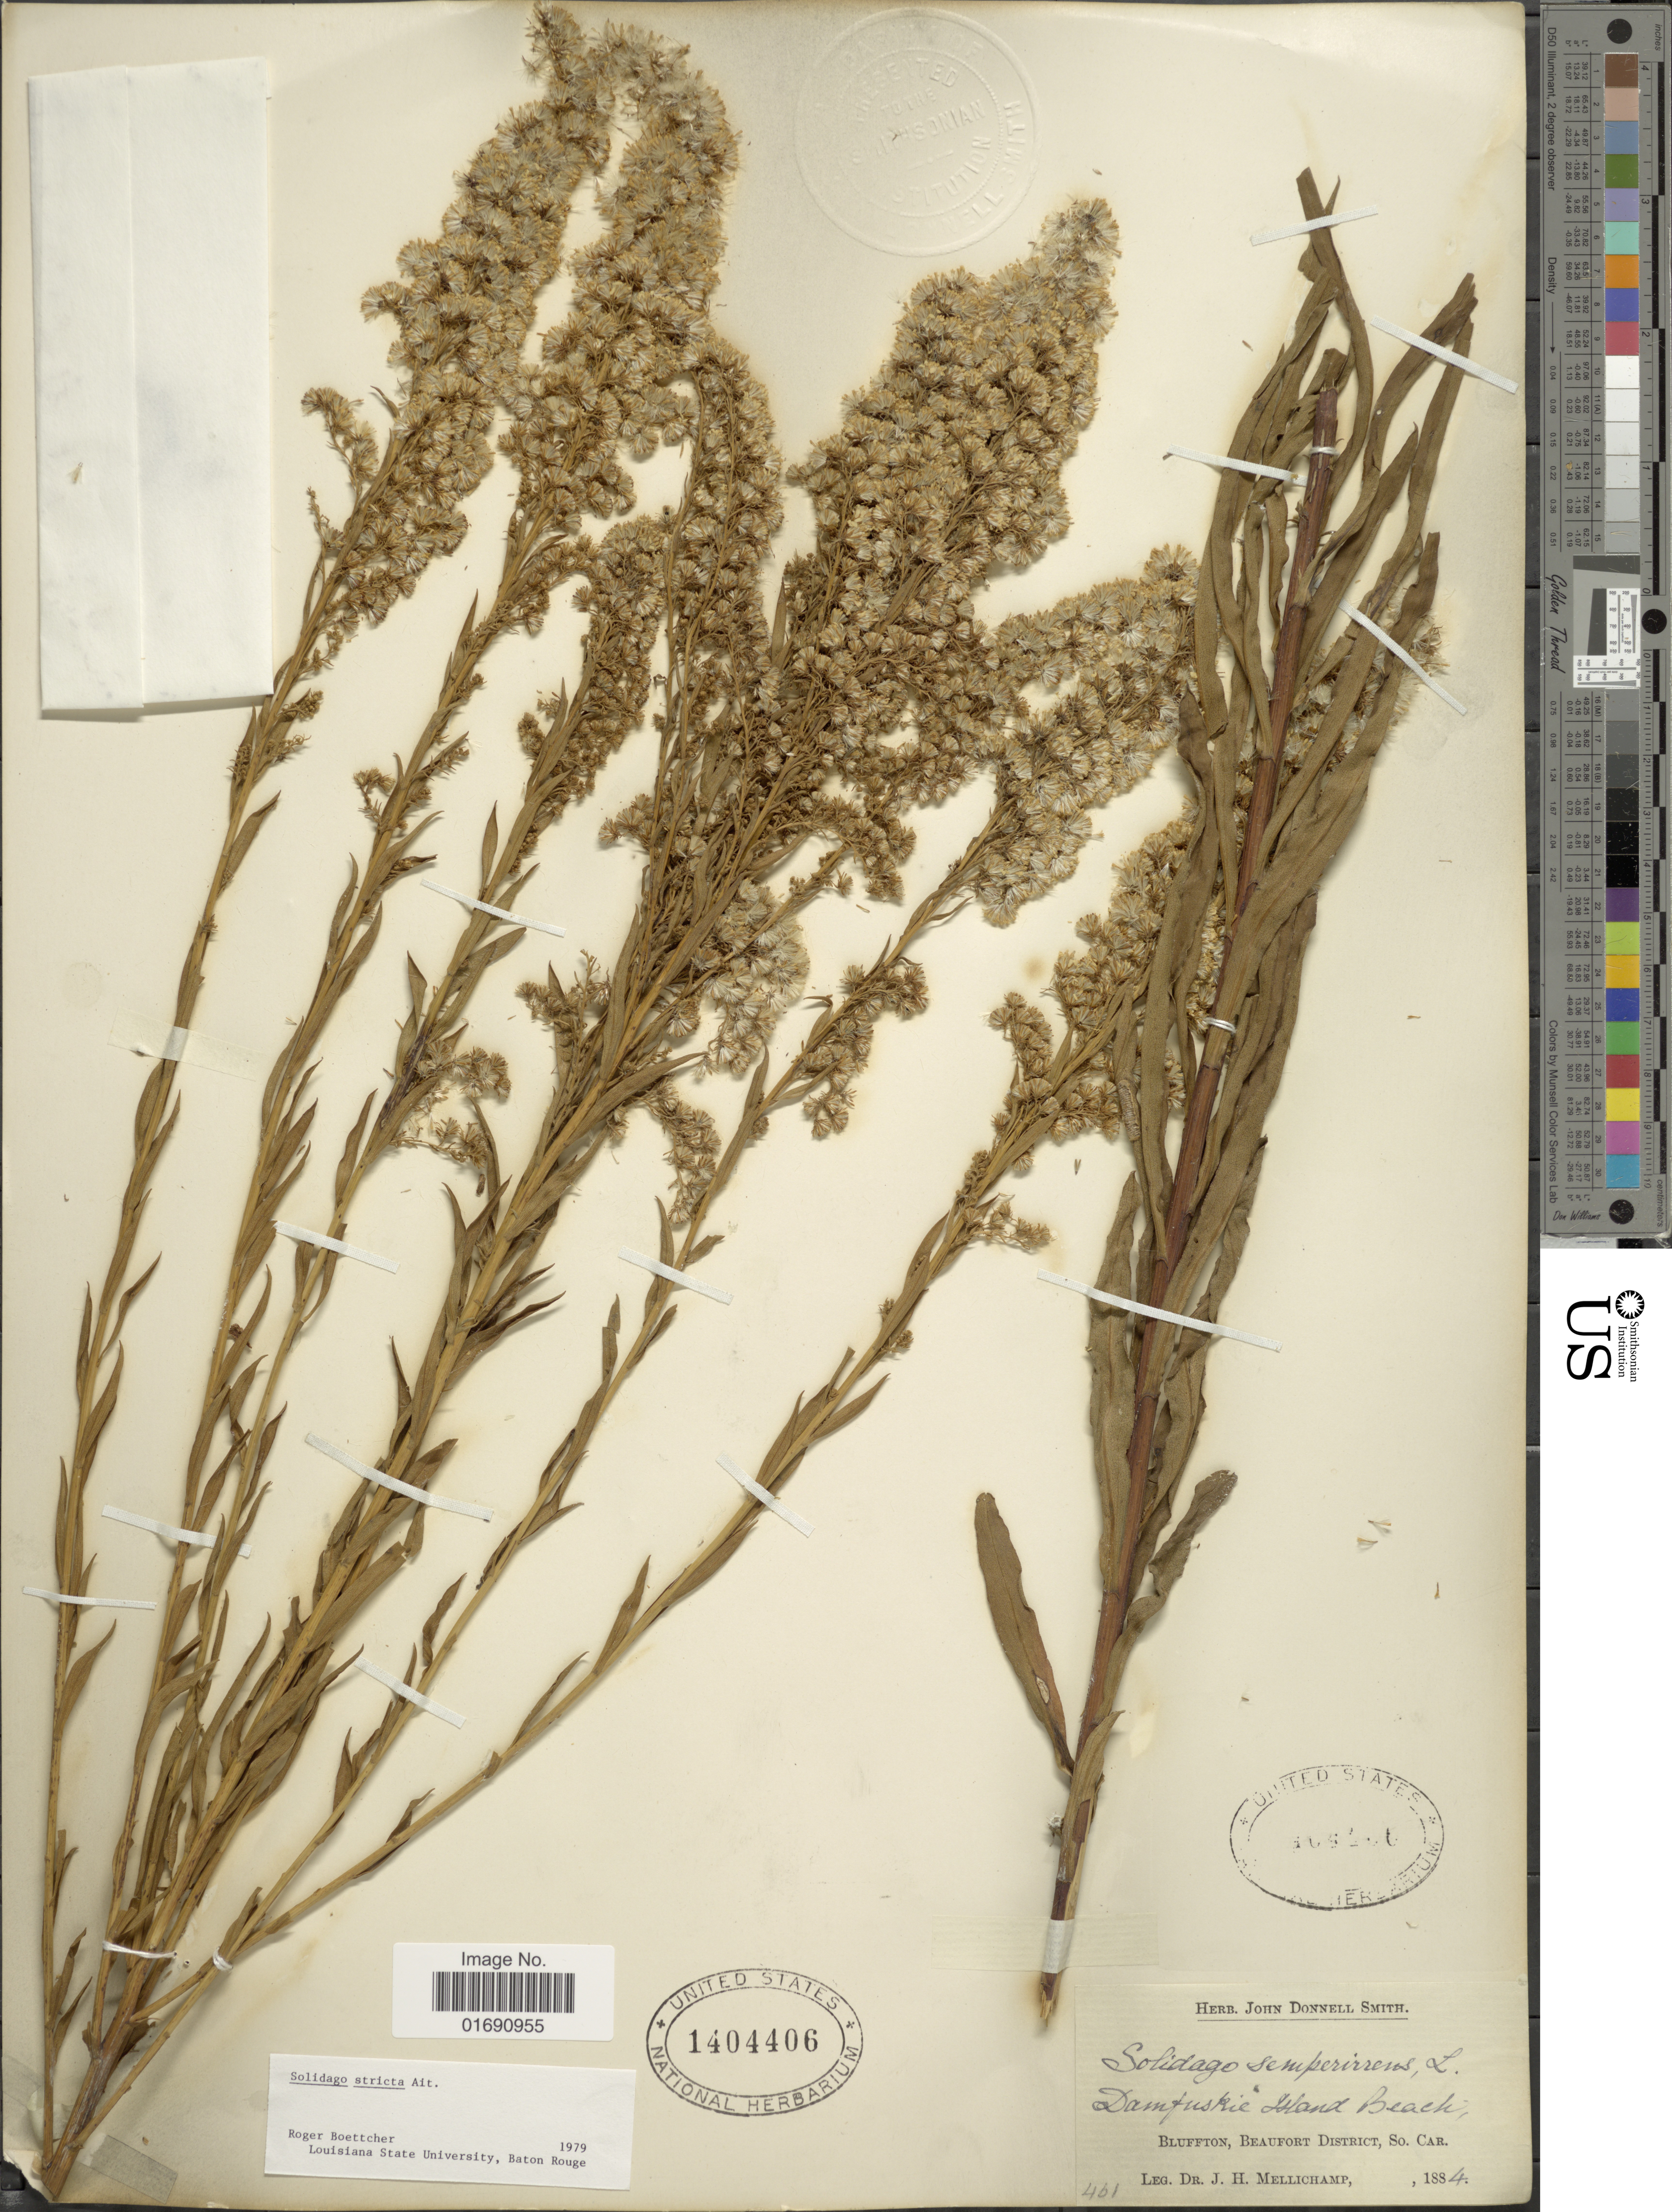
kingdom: Plantae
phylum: Tracheophyta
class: Magnoliopsida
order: Asterales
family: Asteraceae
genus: Solidago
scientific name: Solidago stricta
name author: Aiton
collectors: J. H. Mellichamp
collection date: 1884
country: United States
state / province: South Carolina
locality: Bluffton, Beaufort District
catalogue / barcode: US 1404406